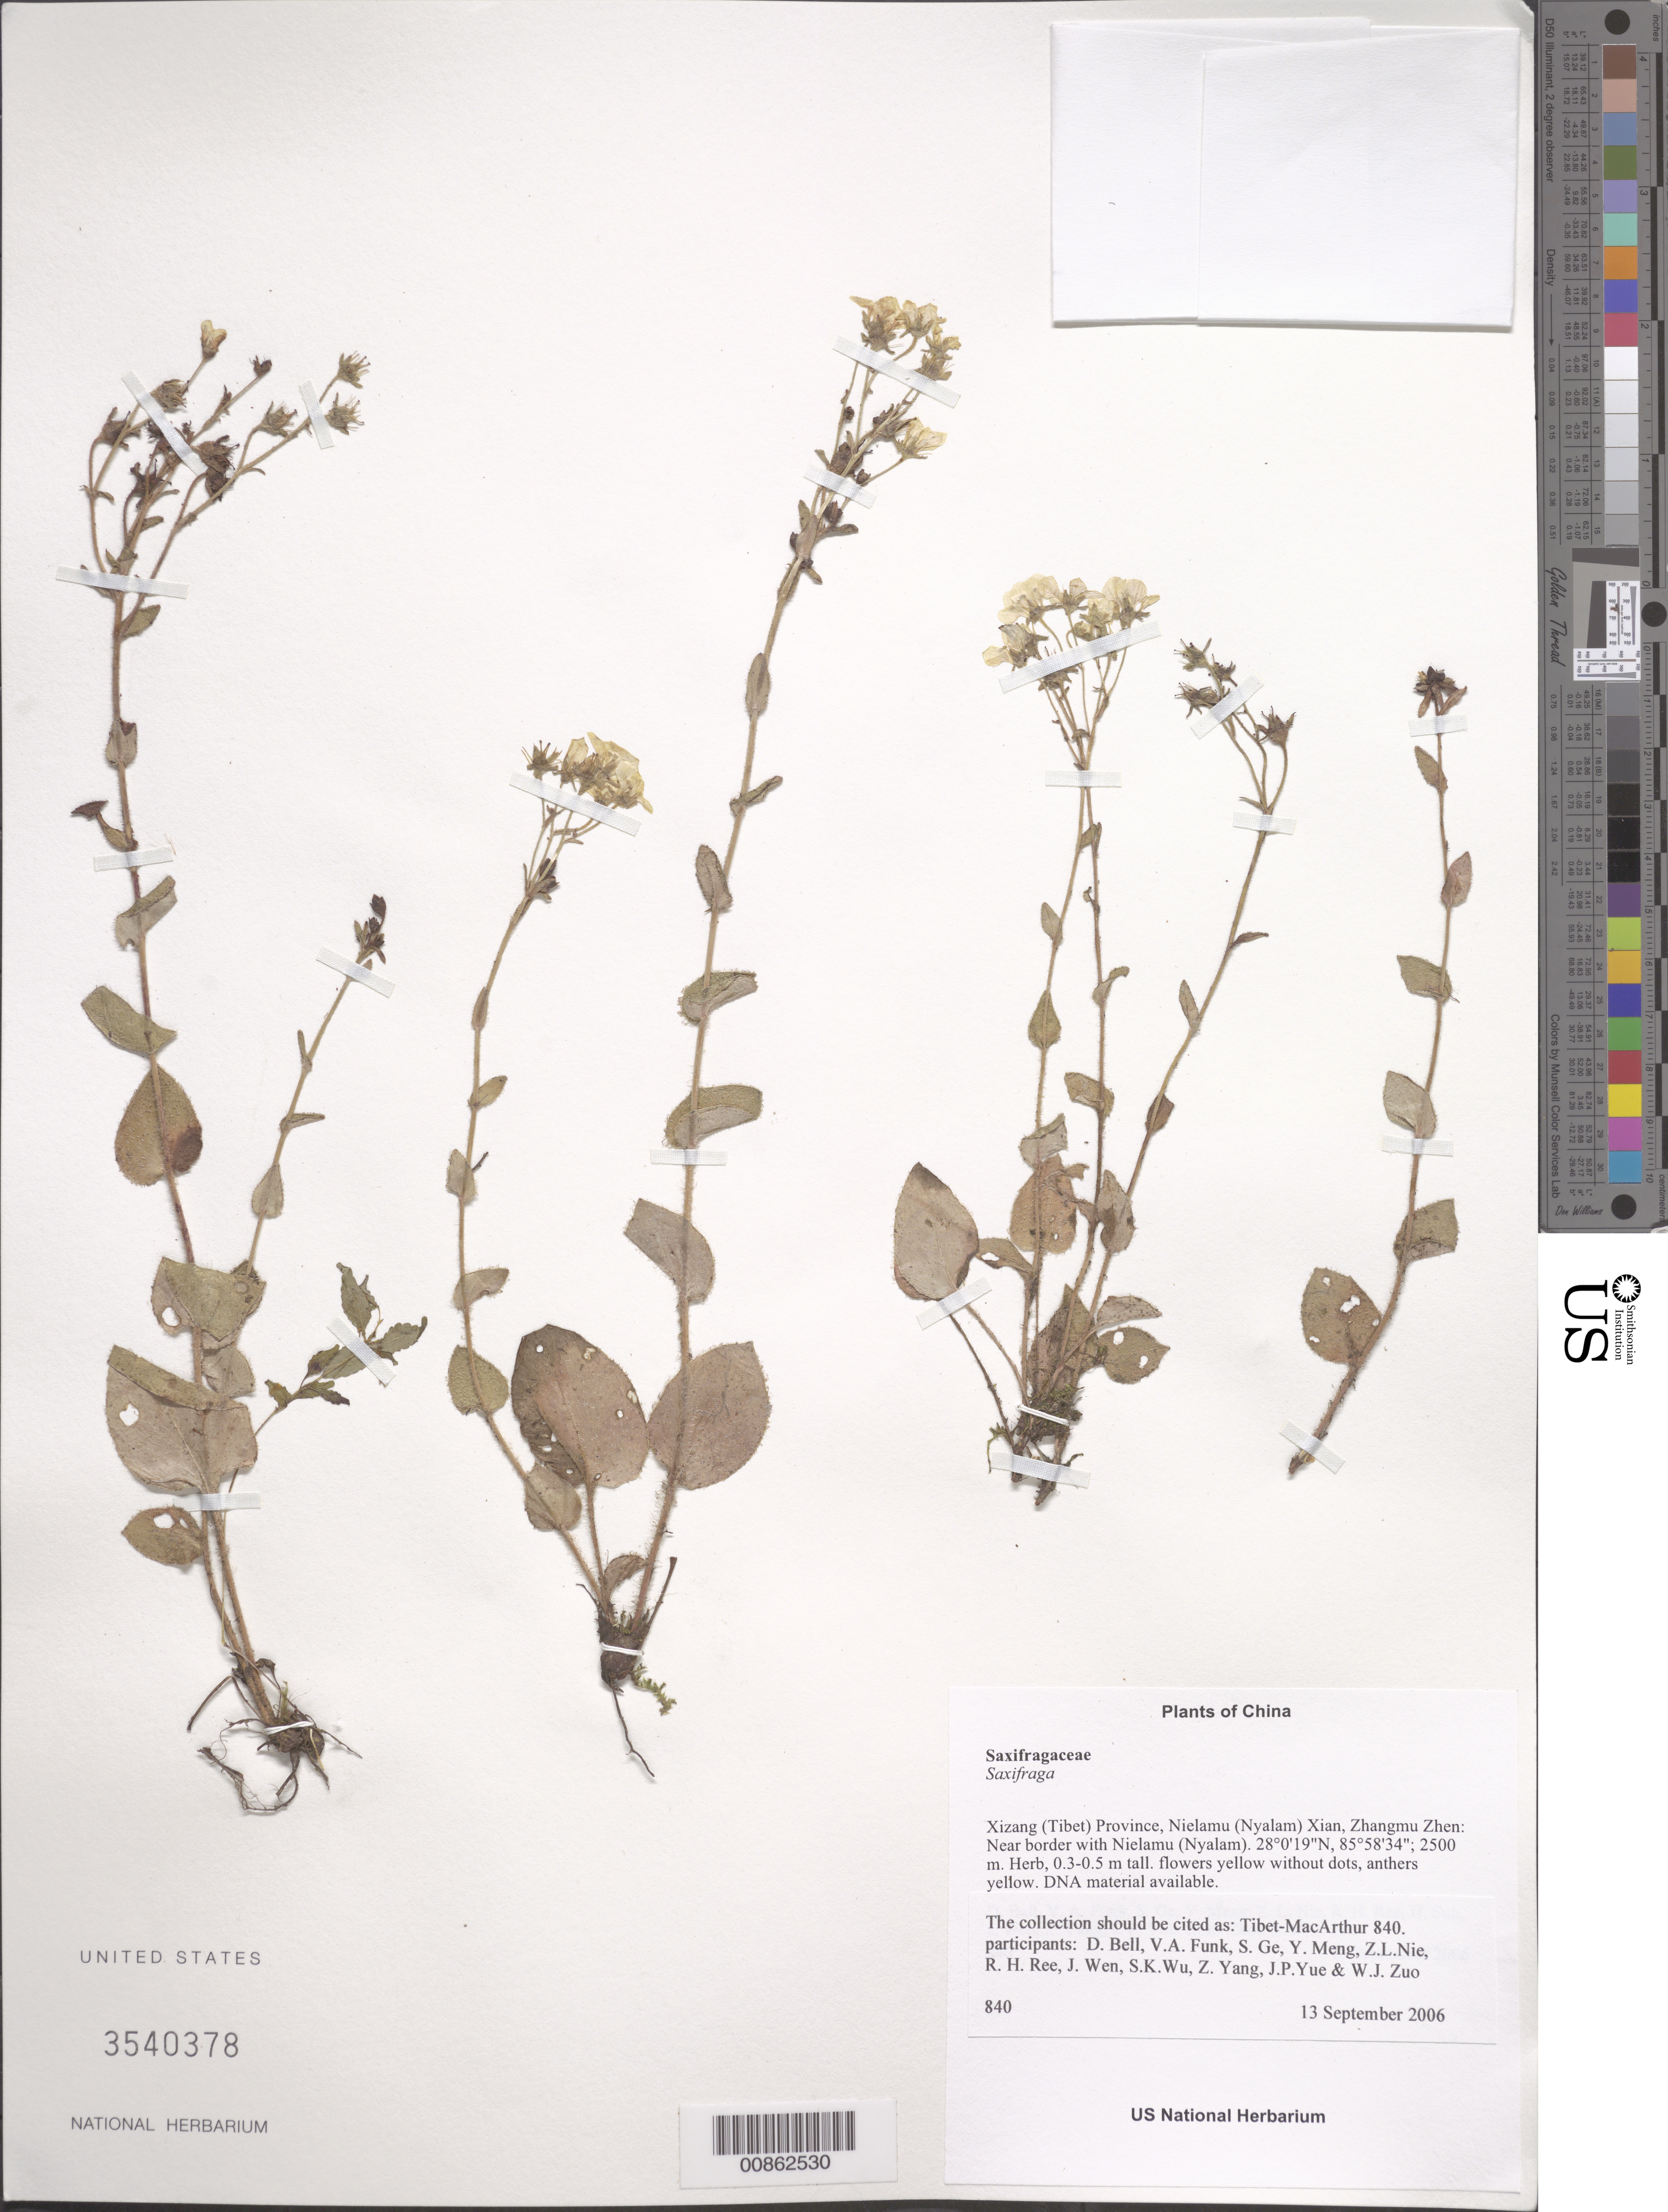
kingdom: Plantae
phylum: Tracheophyta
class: Magnoliopsida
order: Saxifragales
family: Saxifragaceae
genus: Saxifraga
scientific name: Saxifraga sp.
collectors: Tibet-MacArthur, D. A. Bell, V. Funk, S. Ge, Y. Meng, Z. Nie, R. Ree, H. Sun, J. Wen, Z. Yang, J. Yue, Z. Zhou & W. Zuo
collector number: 840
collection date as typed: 13 Sep 2006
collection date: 2006-09-13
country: China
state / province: Xizang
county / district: Nielamu (Nyalam) Xian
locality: Zhangmu Zhen. Near border with Nielamu (Nyalam).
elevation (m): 2500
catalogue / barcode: US 3540378